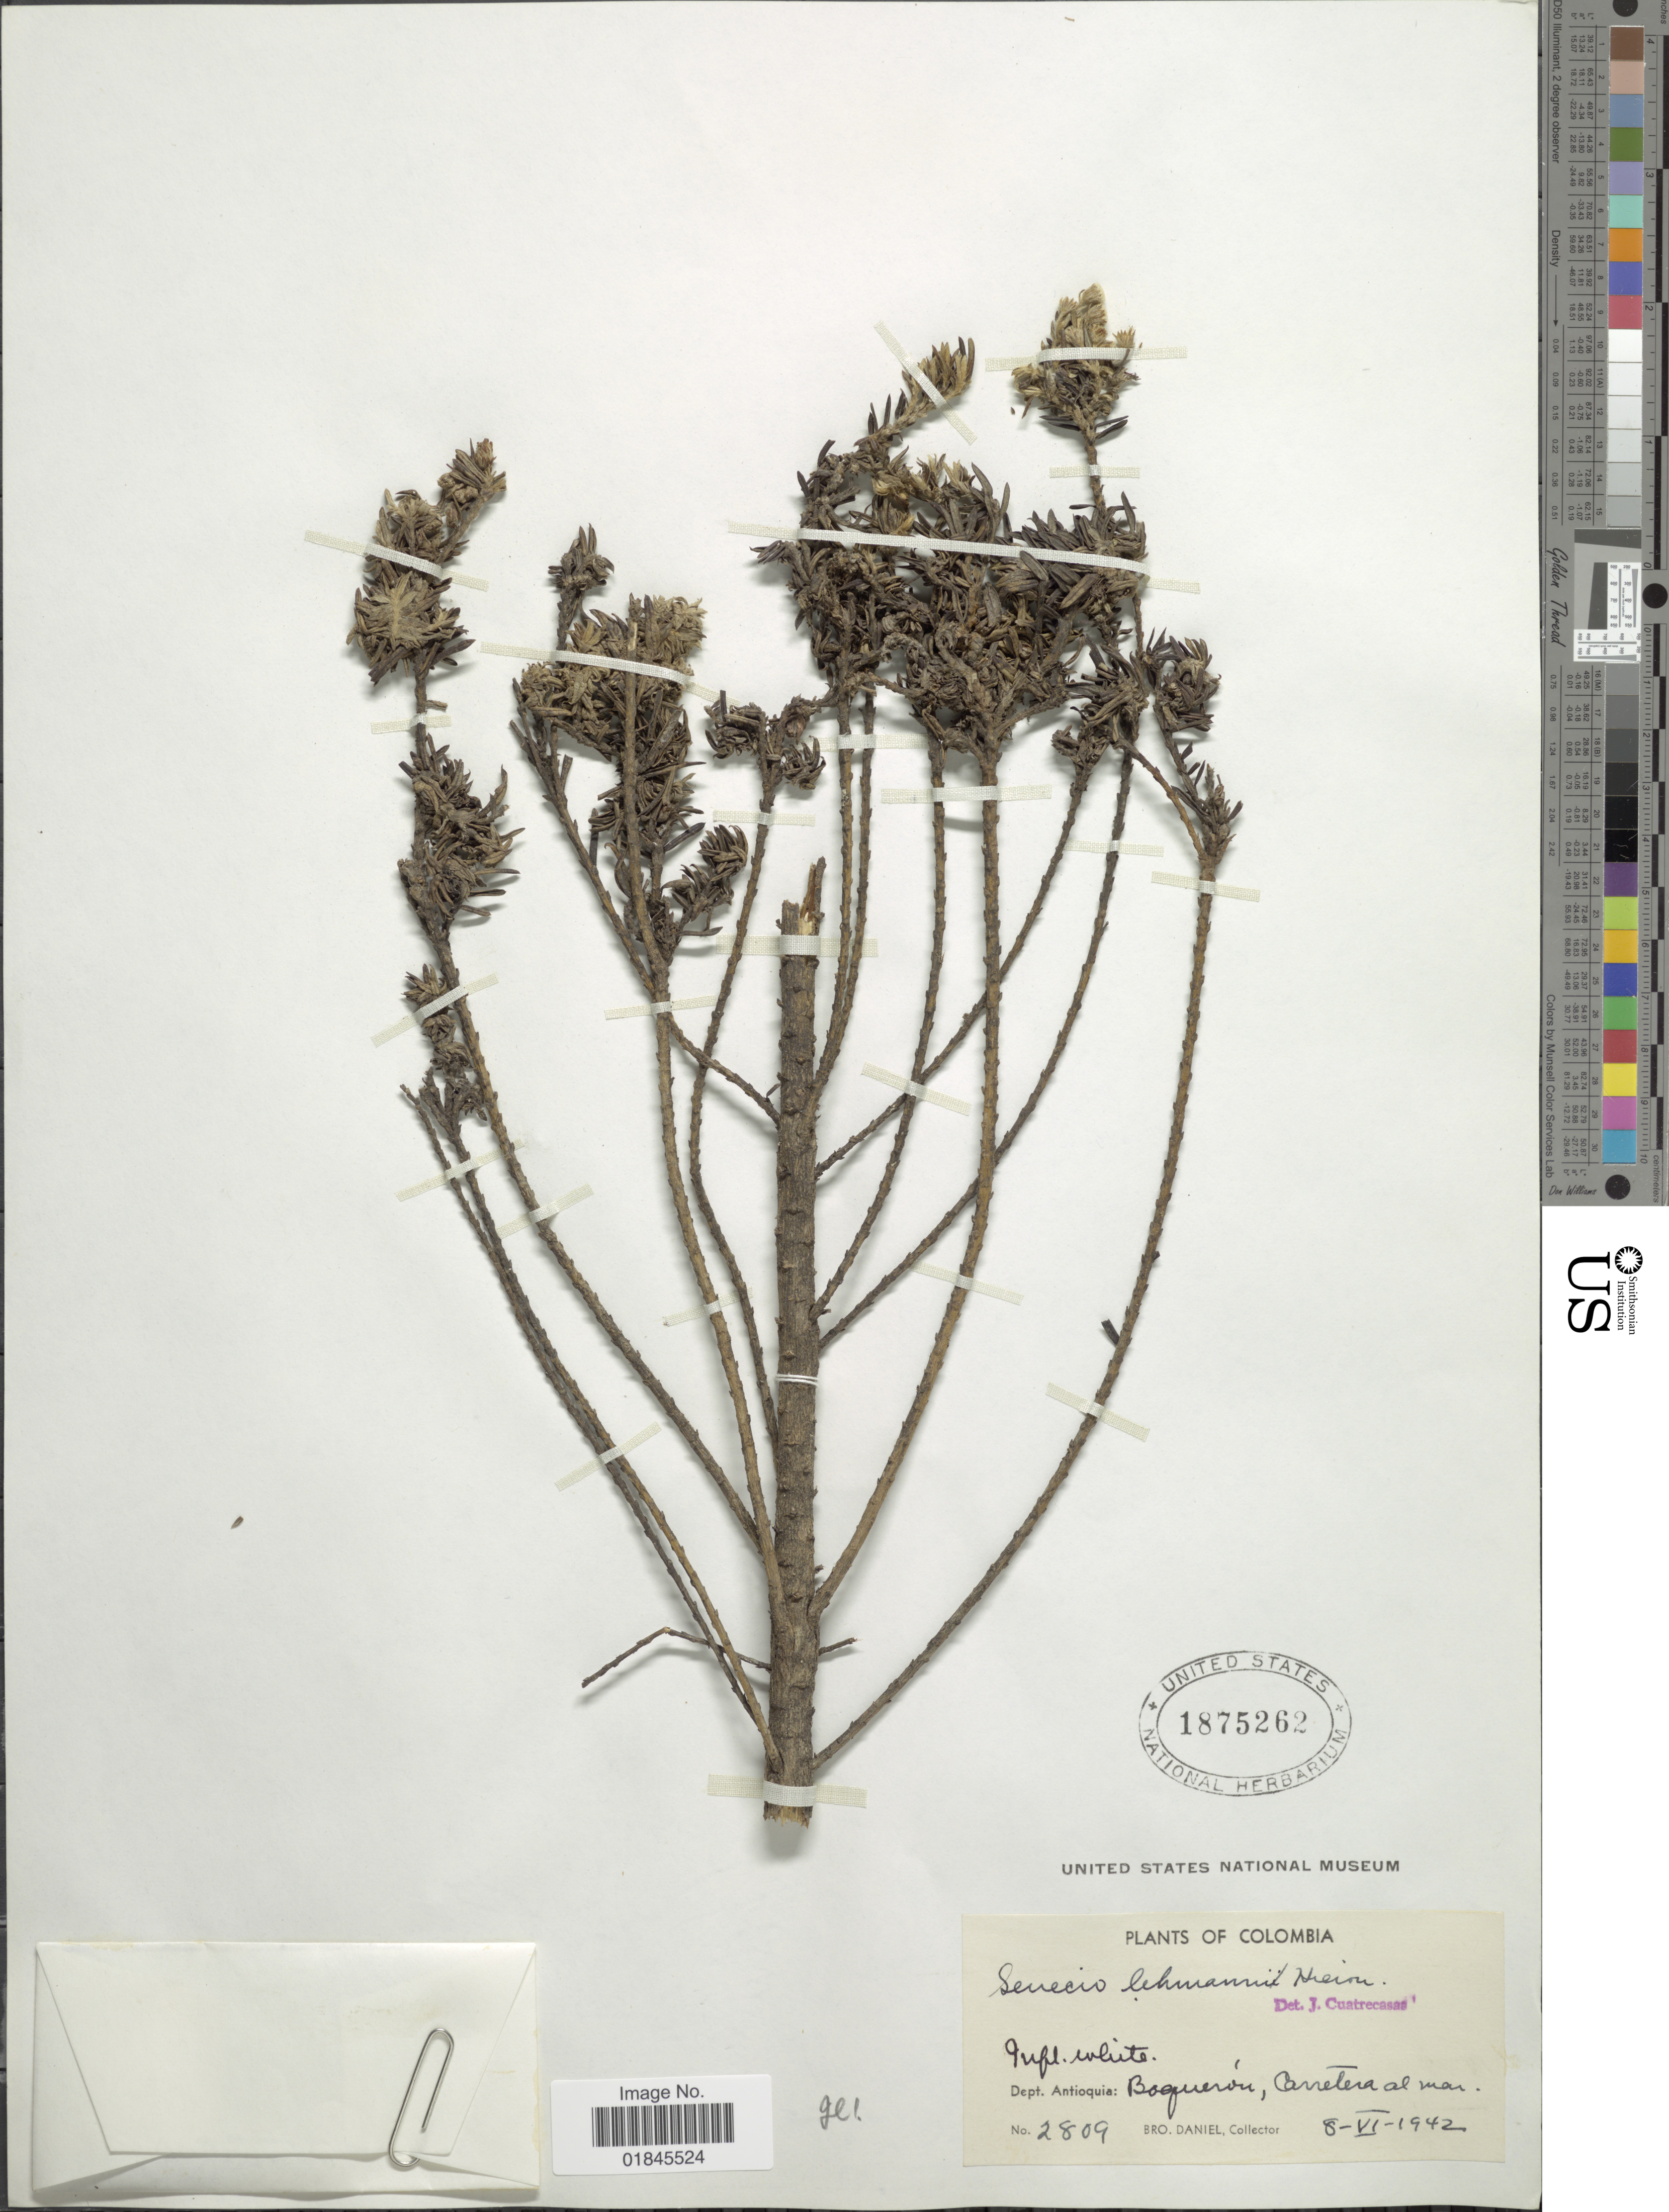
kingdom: Plantae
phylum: Tracheophyta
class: Magnoliopsida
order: Asterales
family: Asteraceae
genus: Pentacalia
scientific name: Pentacalia ledifolia subsp. lehmannii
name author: (Hieron.) Cuatrec.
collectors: Bro. Daniel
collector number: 2809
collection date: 1942-06-08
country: Colombia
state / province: Antioquia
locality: Dept. Antioquia: Boquerón, Carretera al mar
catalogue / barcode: US 1875262